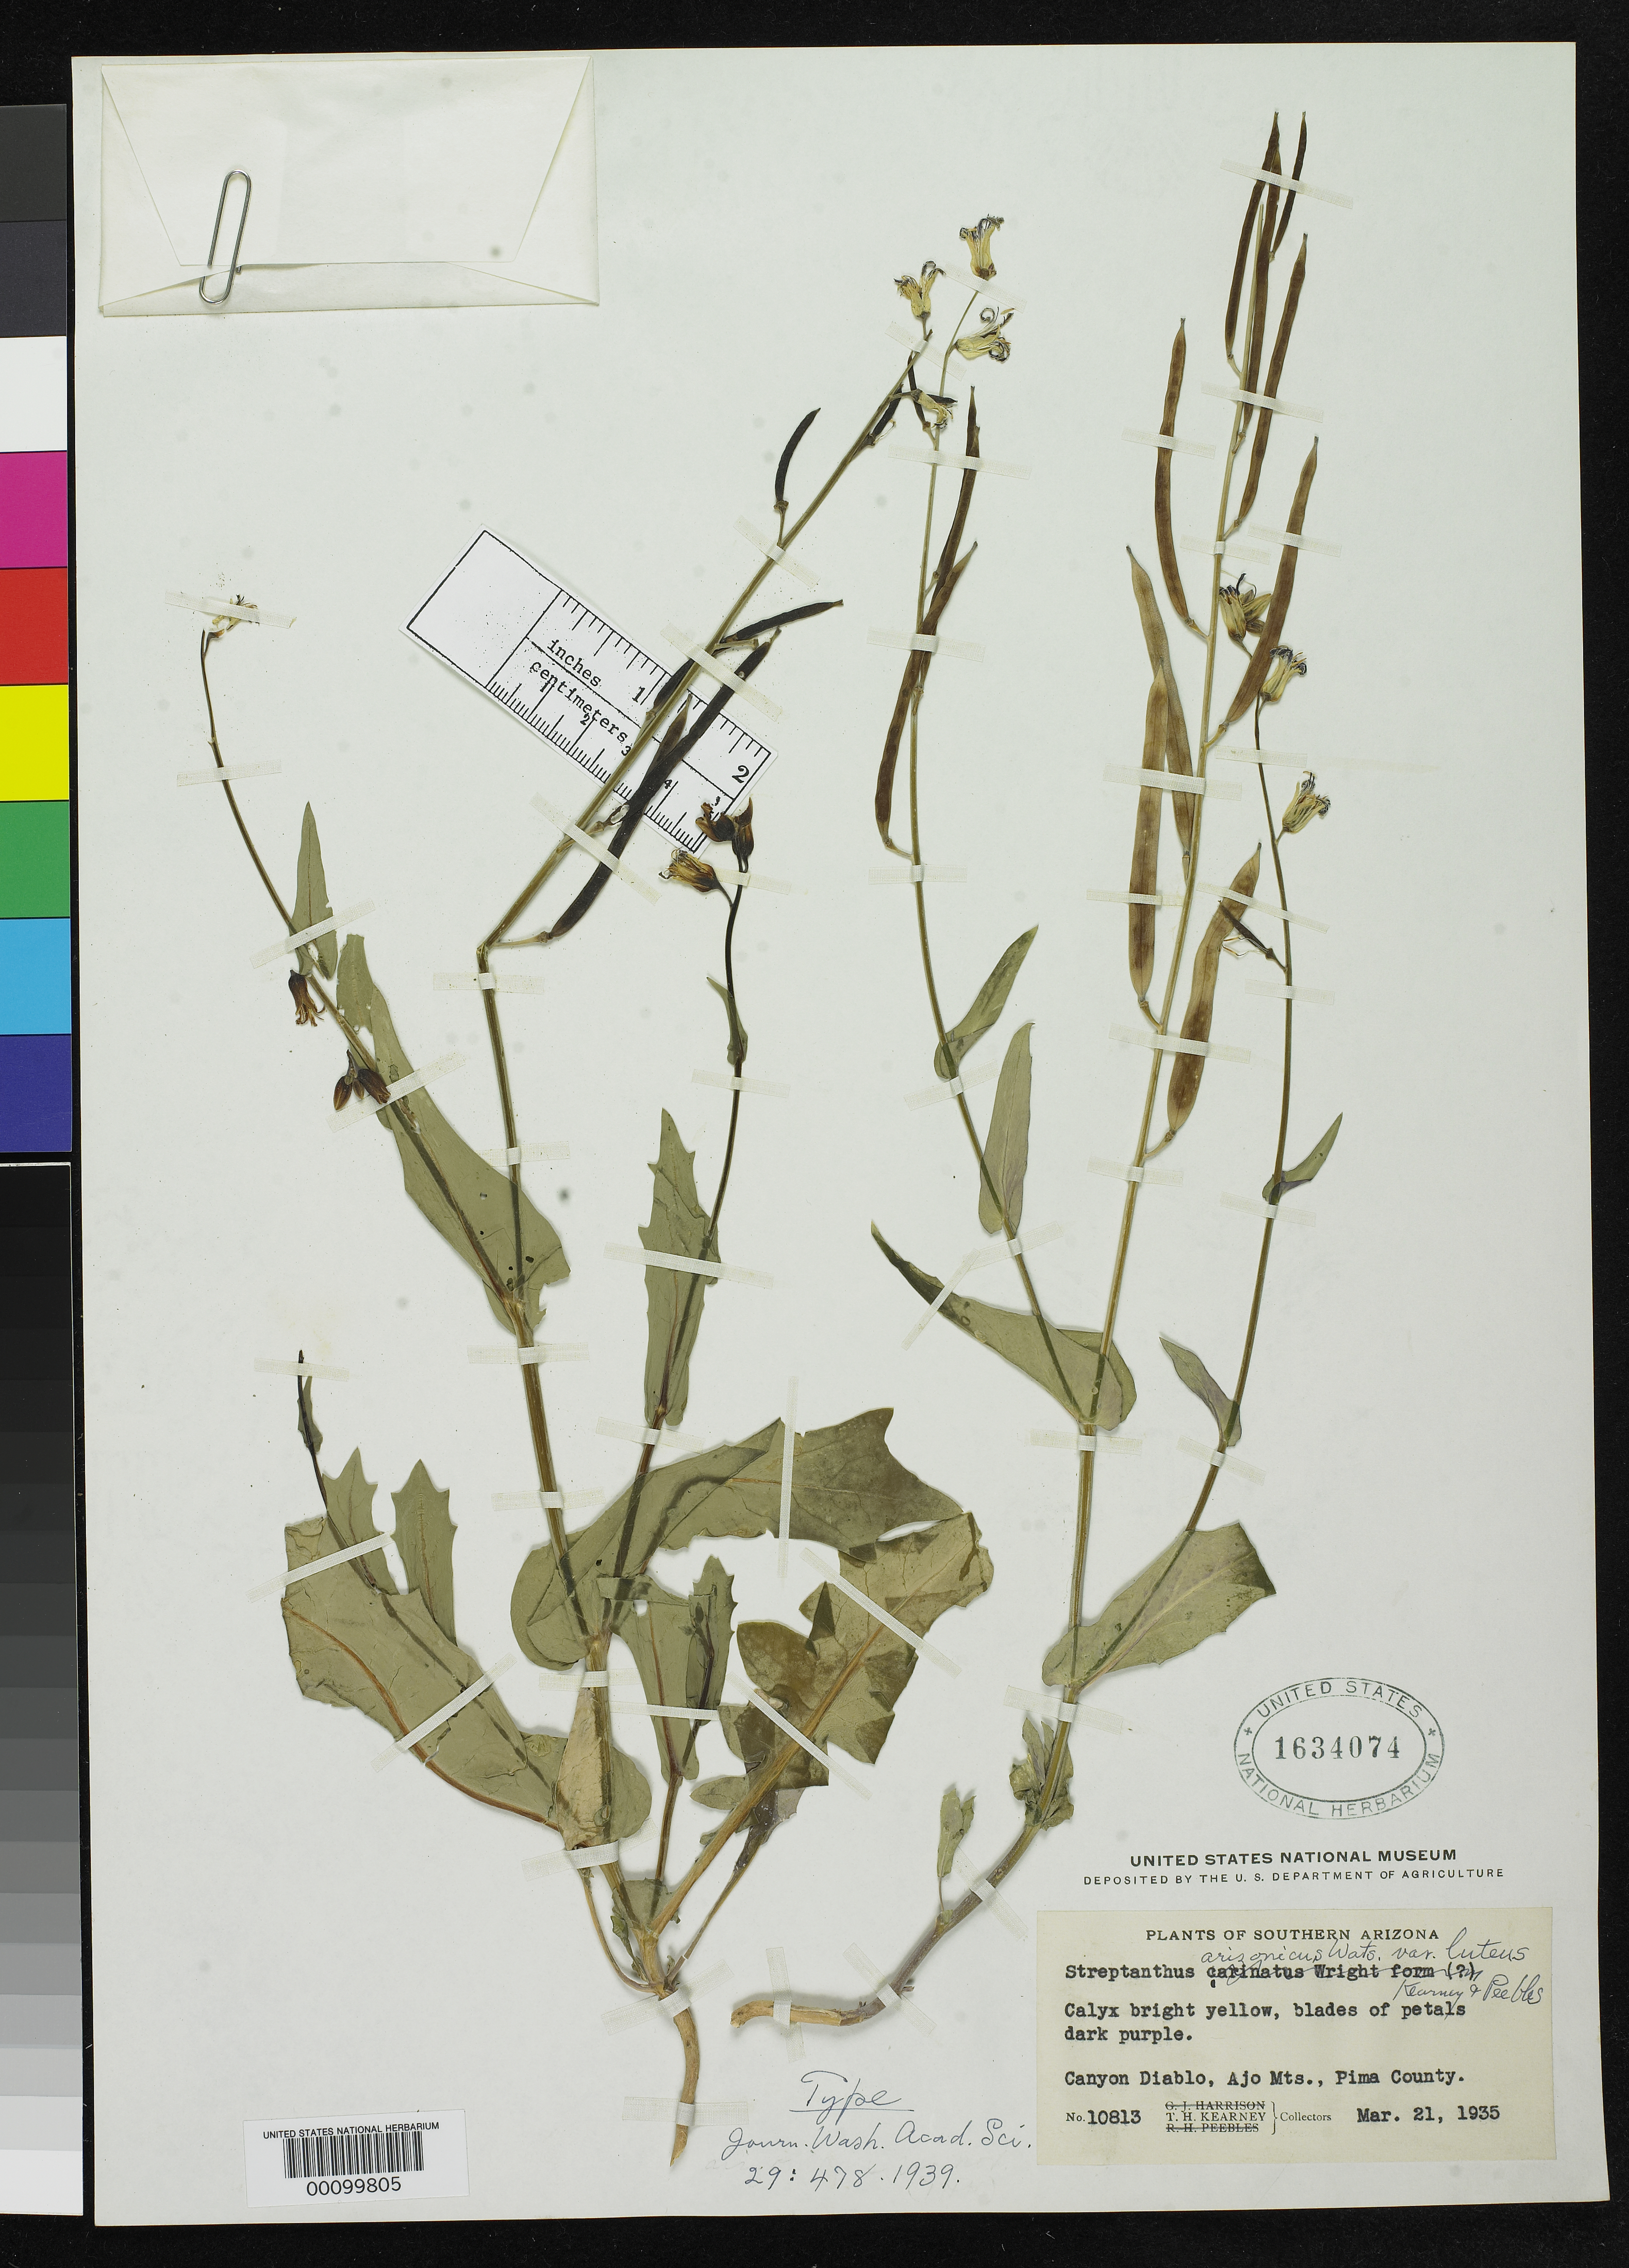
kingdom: Plantae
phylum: Tracheophyta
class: Magnoliopsida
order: Brassicales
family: Brassicaceae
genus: Streptanthus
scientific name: Streptanthus arizonicus var. luteus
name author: Kearney & Peebles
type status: Holotype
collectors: T. H. Kearney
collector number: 10813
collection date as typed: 21 Mar 1935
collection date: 1935-03-21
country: United States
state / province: Arizona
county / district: Pima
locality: Ajo Mountains, Canyon Diablo.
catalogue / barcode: US 1634074